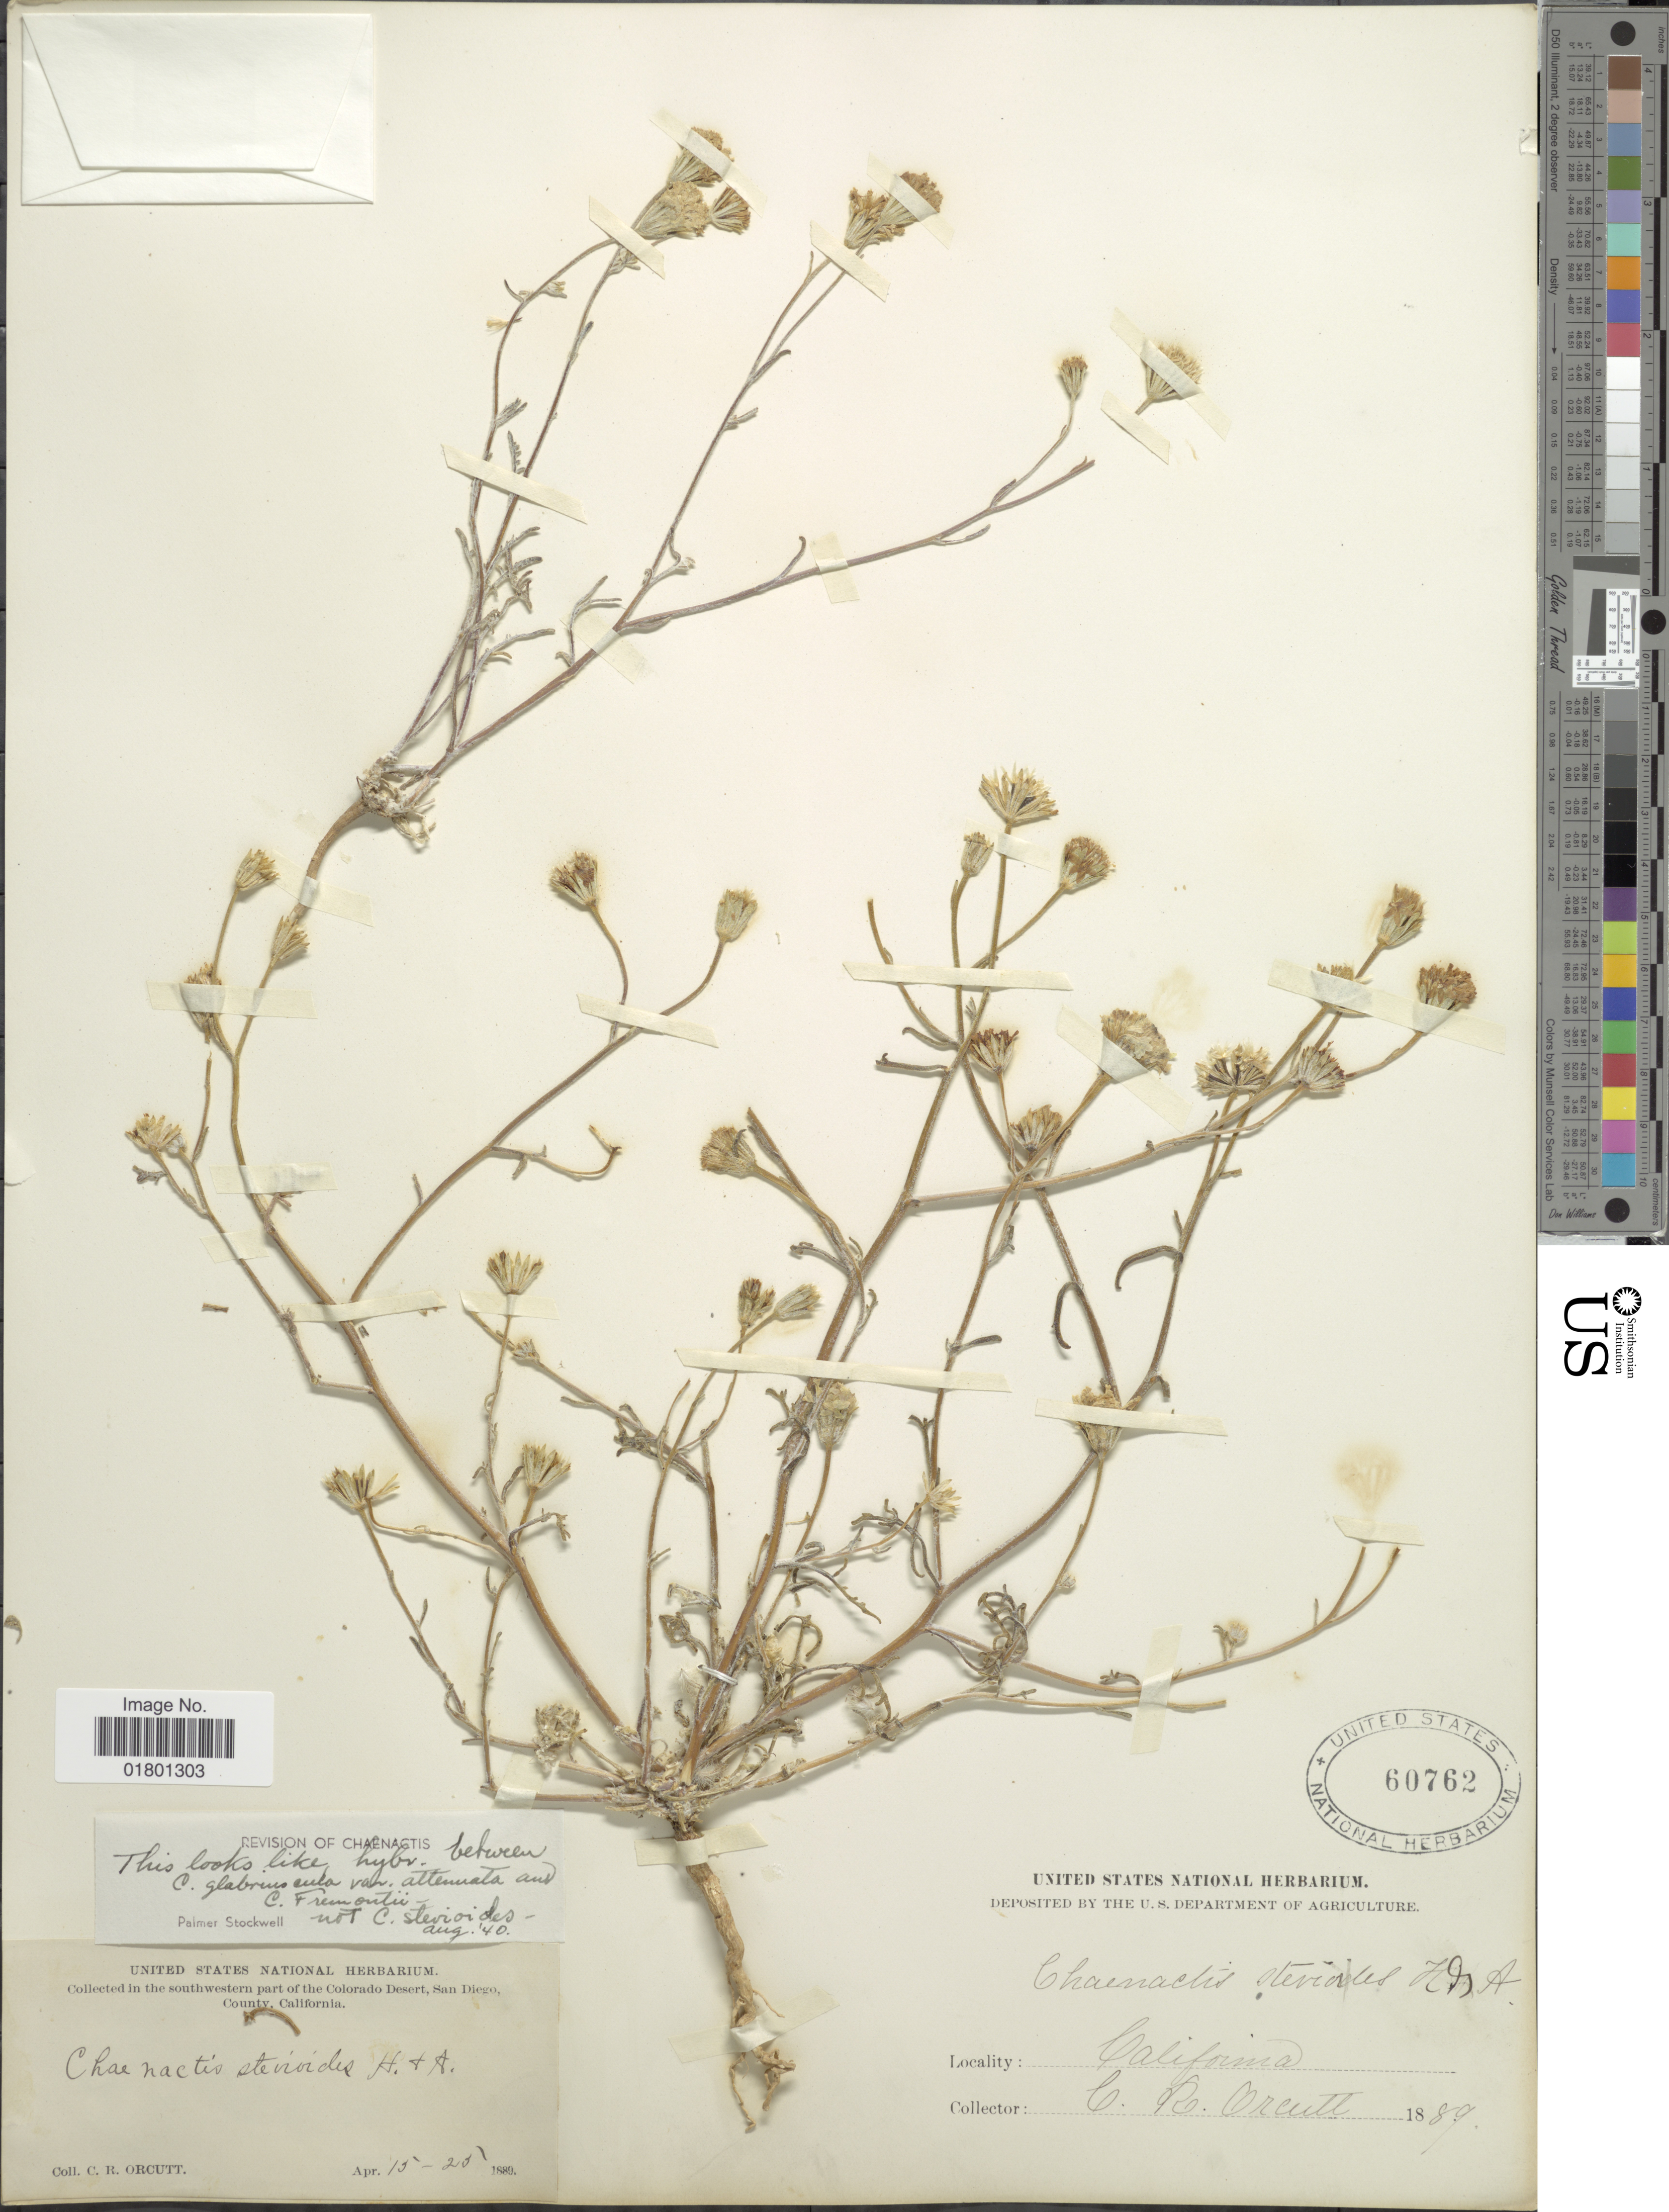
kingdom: Plantae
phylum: Tracheophyta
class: Magnoliopsida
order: Asterales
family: Asteraceae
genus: Chaenactis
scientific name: Chaenactis glabriuscula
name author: DC.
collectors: C. R. Orcutt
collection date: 1889-04-15/1889-04-25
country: United States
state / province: California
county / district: San Diego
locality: In the southwestern part of the Colorado Desert, San Diego County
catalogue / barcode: US 60762